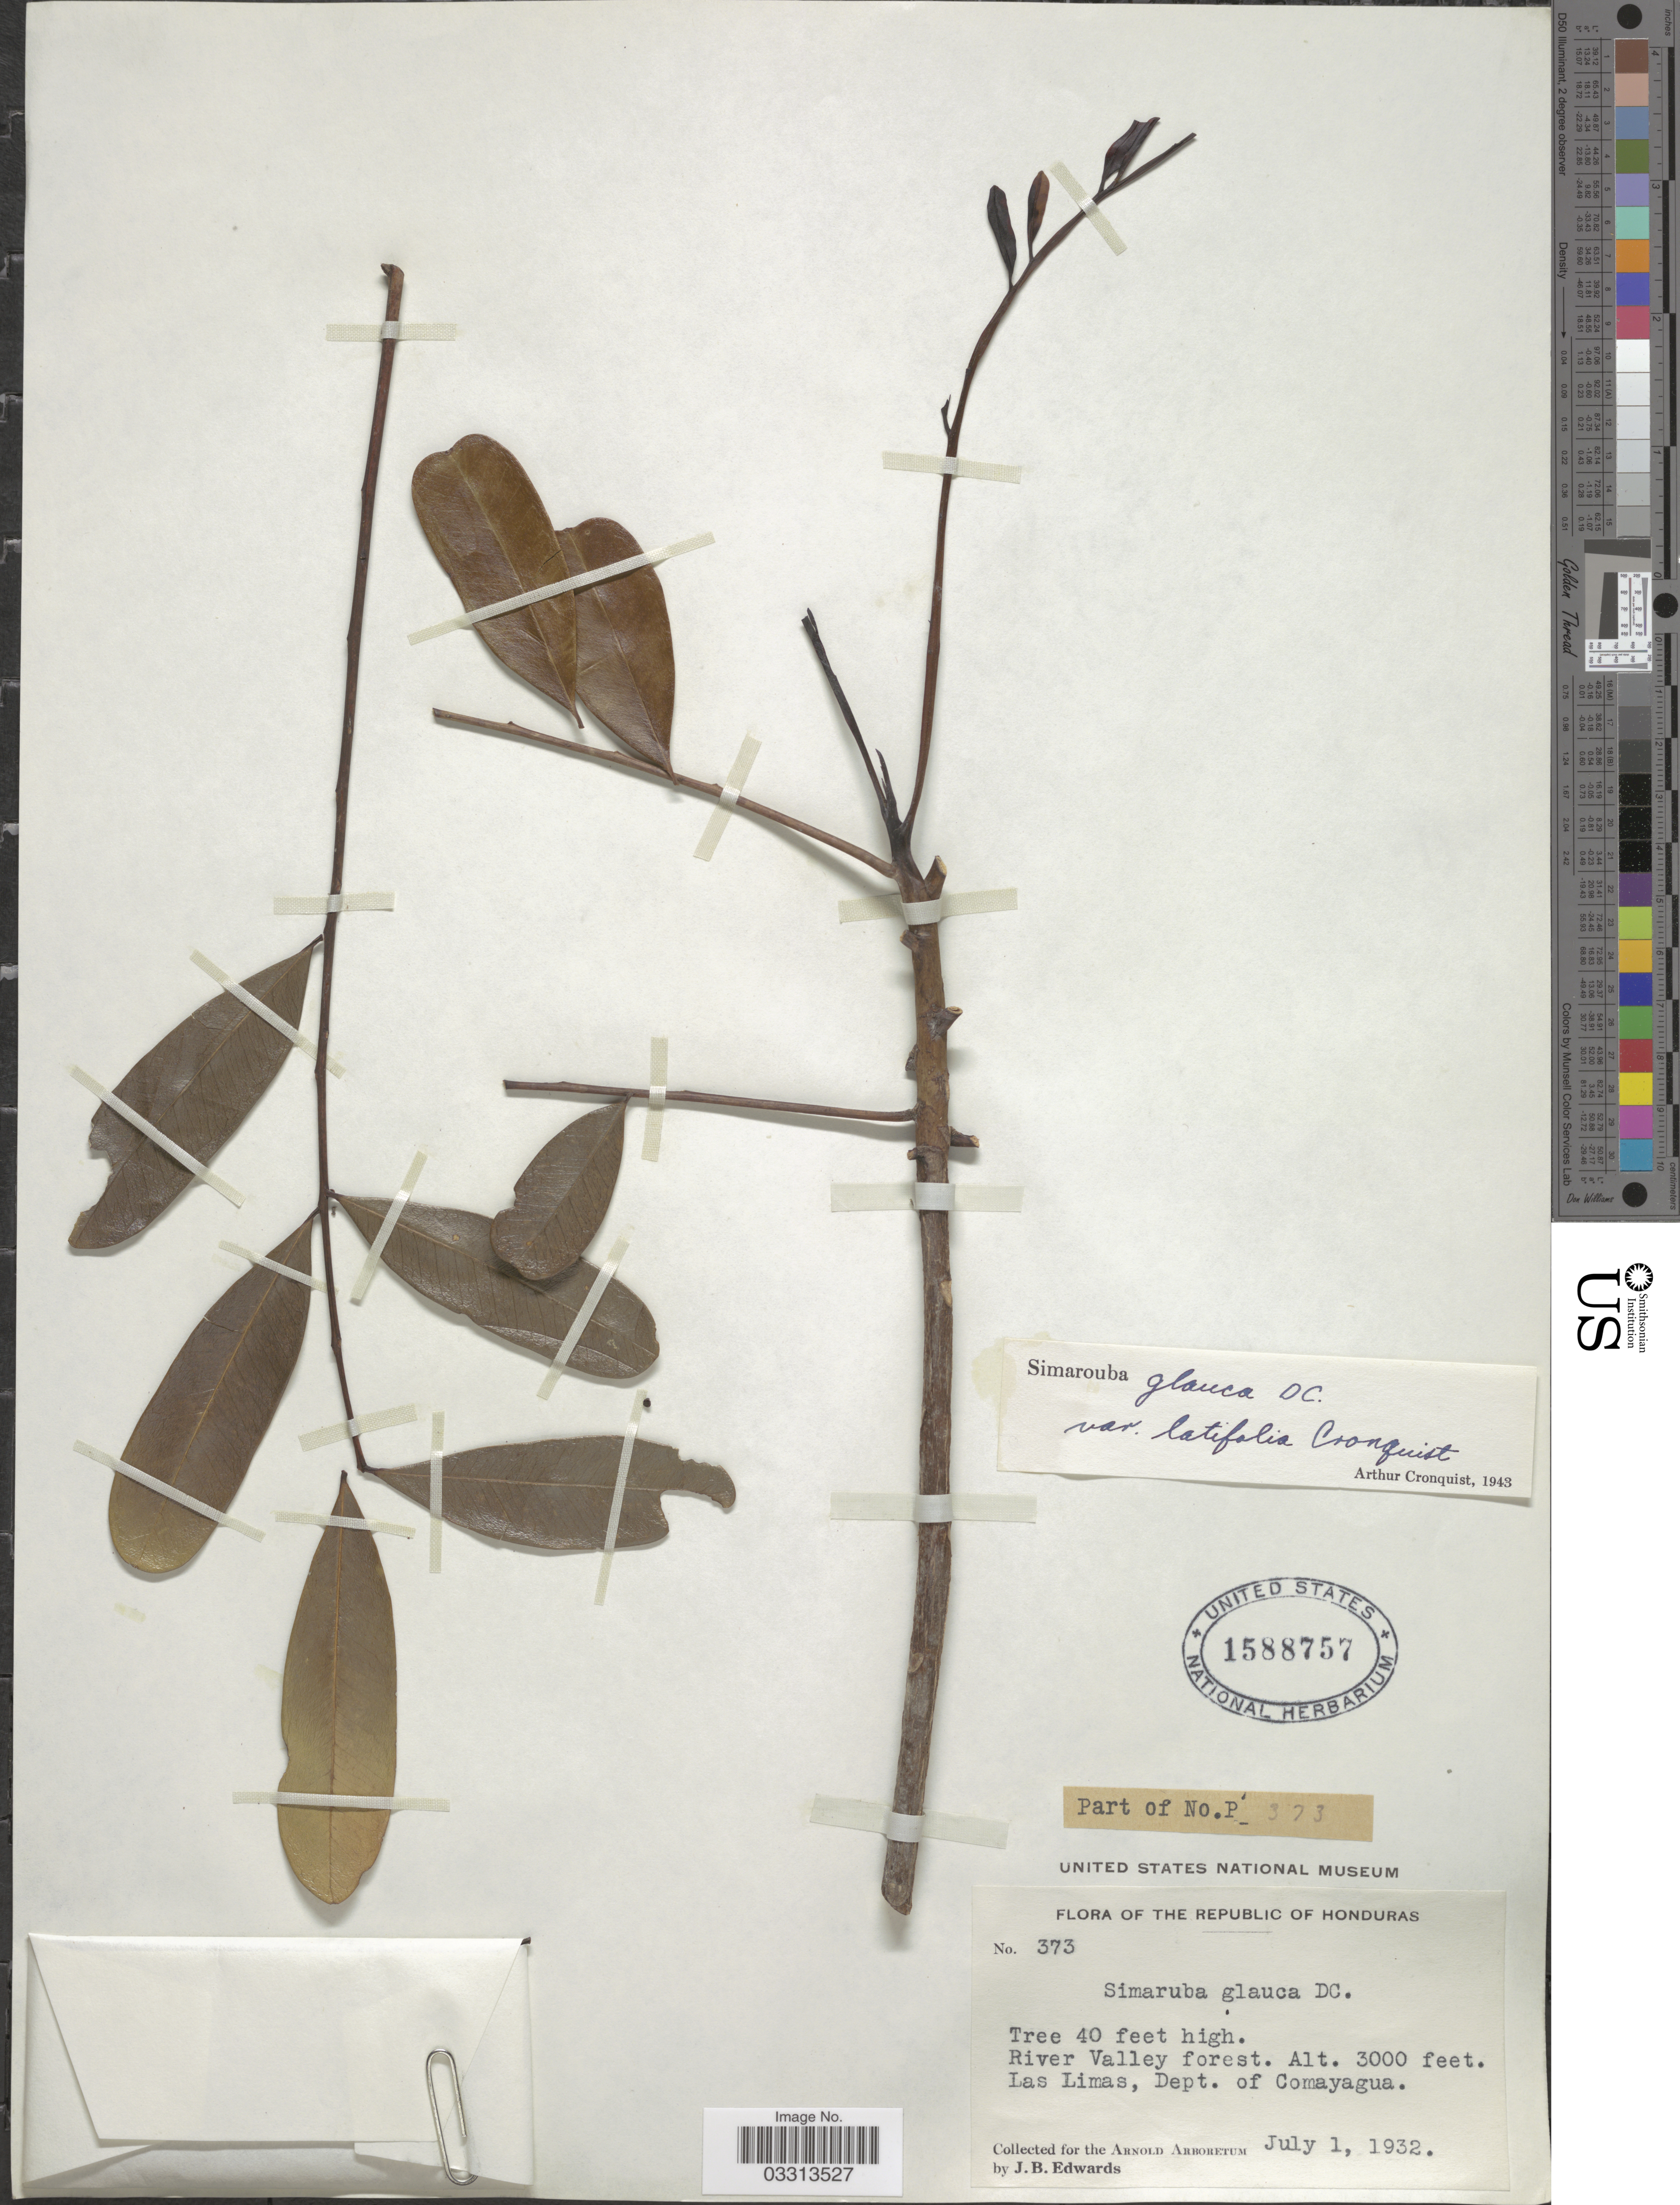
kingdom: Plantae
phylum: Tracheophyta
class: Magnoliopsida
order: Sapindales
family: Simaroubaceae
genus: Simarouba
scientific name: Simarouba glauca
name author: DC.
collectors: J. B. Edwards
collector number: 373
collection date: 1932-07-01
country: Honduras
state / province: Comayagua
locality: River Valley forest, Las Limas, Dept. of Comayagua.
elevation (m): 914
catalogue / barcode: US 1588757